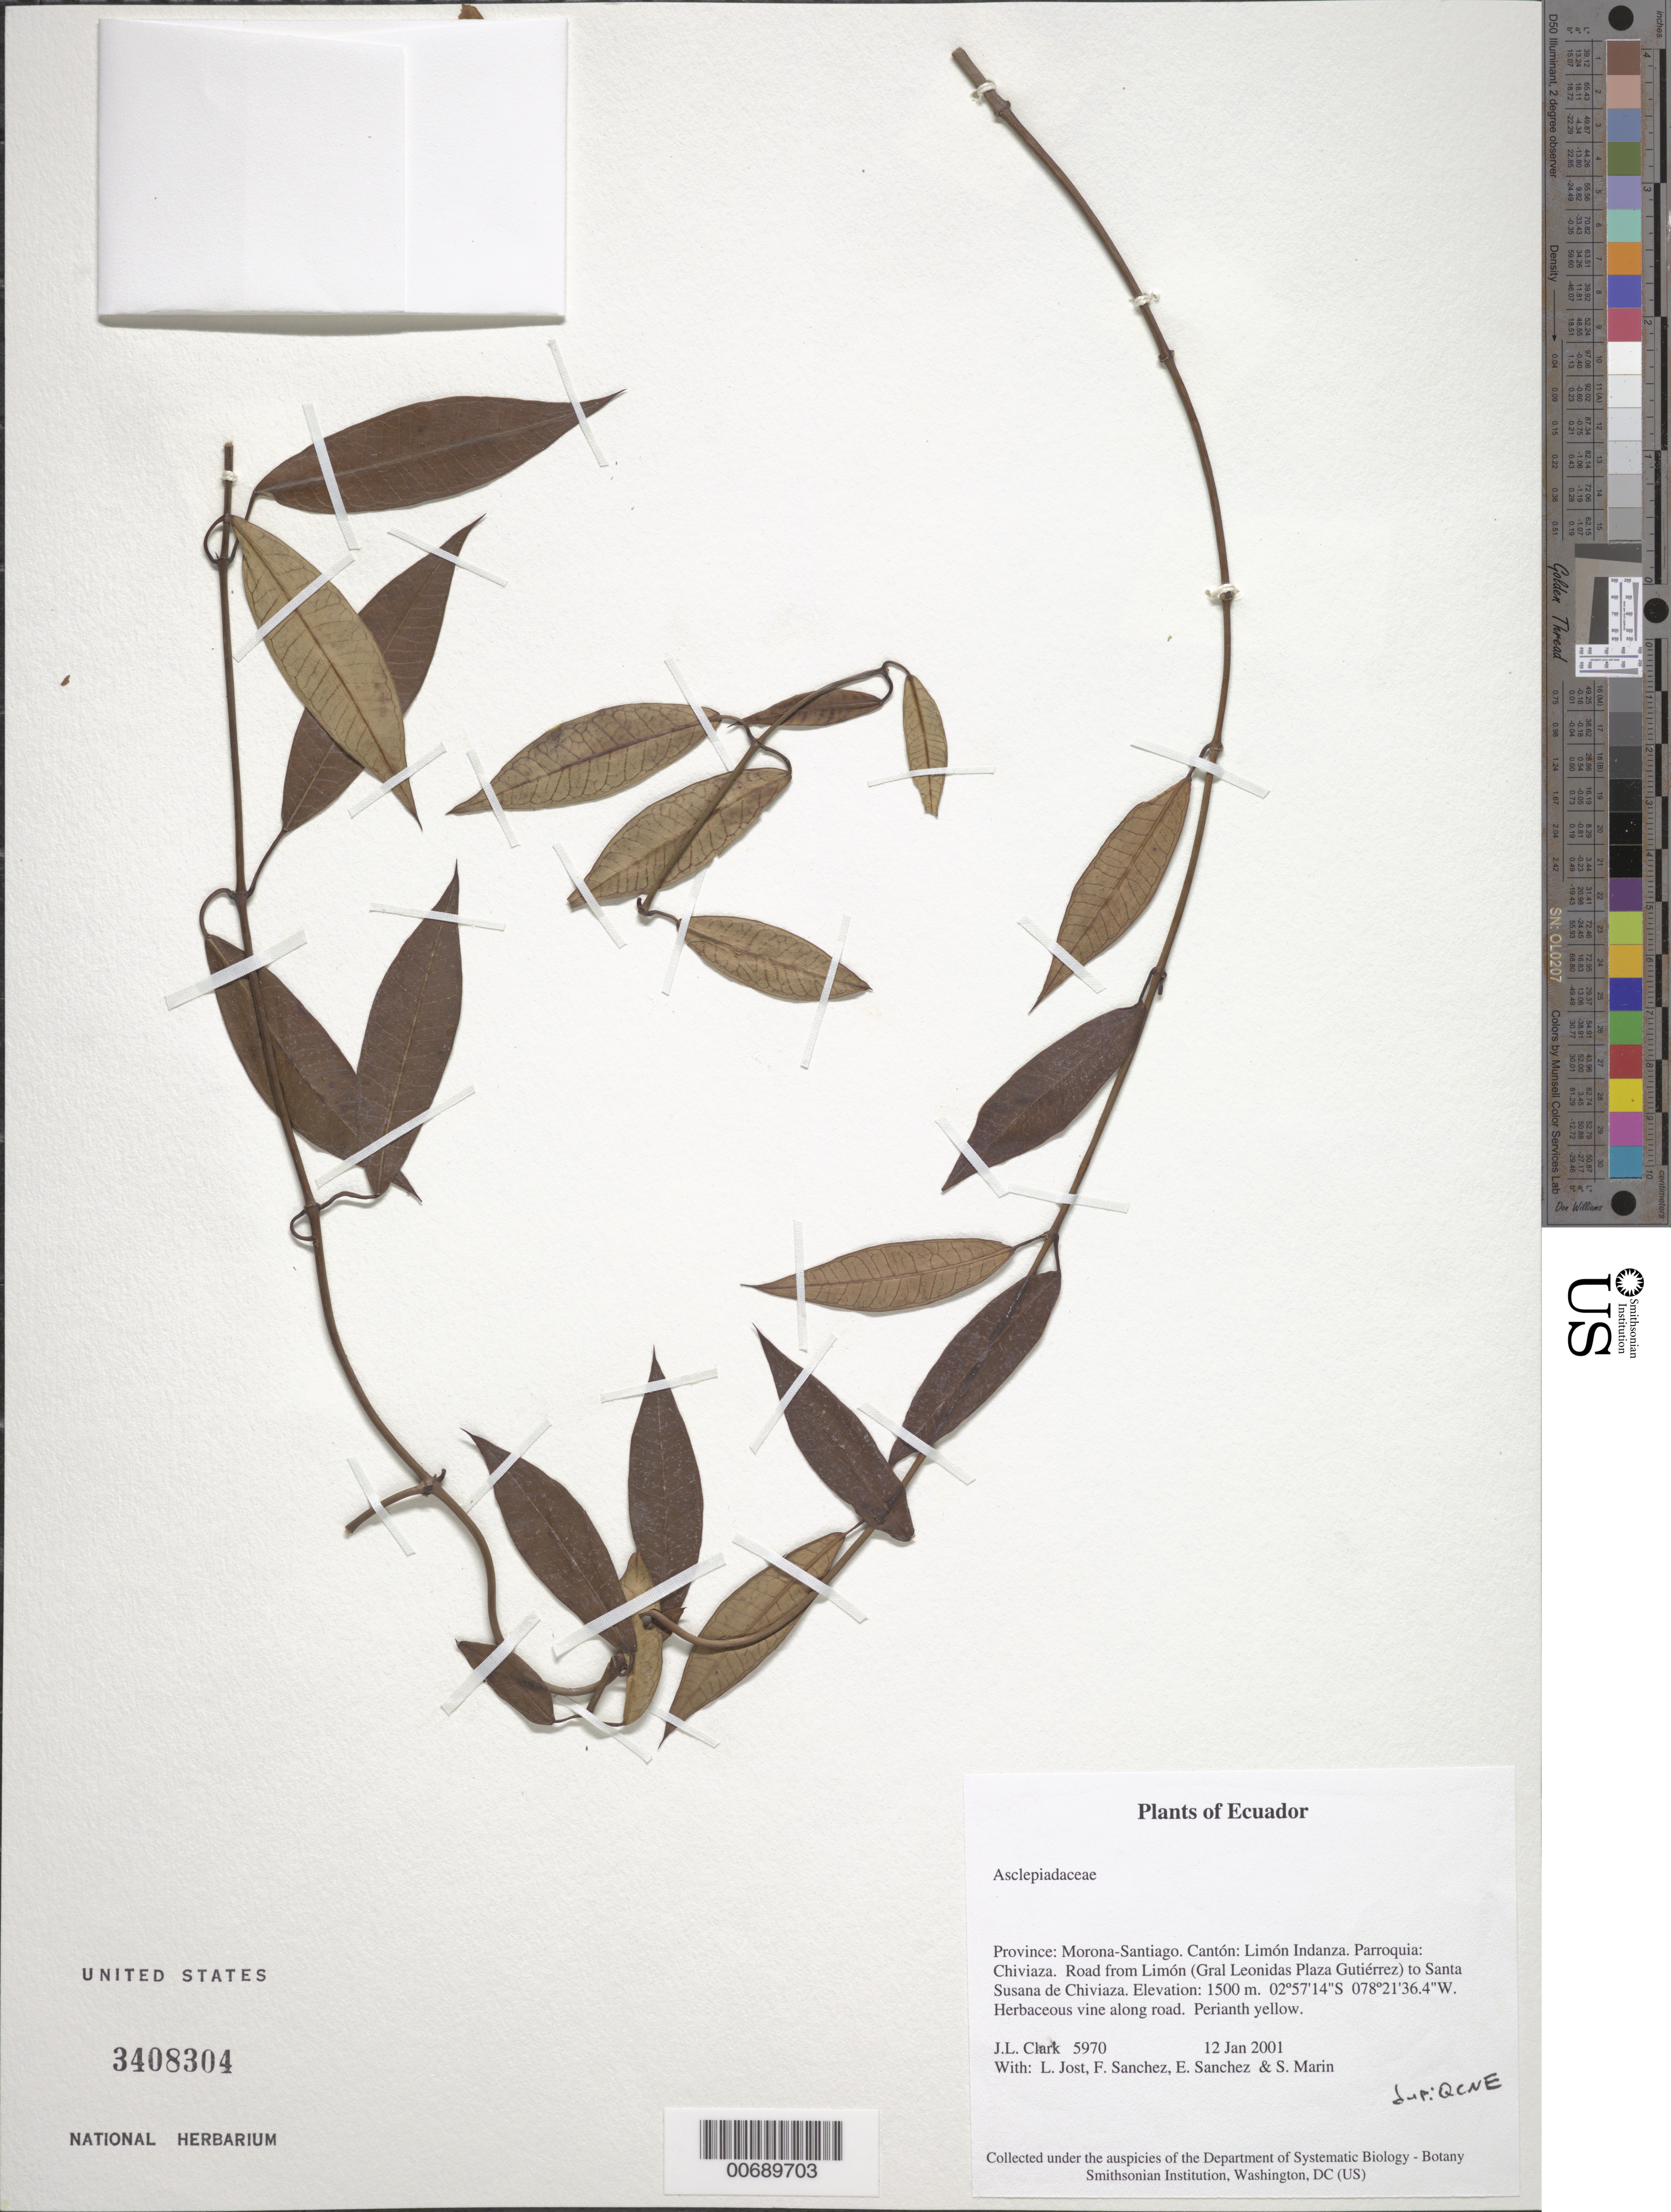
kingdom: Plantae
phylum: Tracheophyta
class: Magnoliopsida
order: Gentianales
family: Apocynaceae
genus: Matelea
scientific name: Matelea stenopetala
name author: Sandwith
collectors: J. L. Clark, L. Jost, F. Sanchez, E. Sanchez & S. Marin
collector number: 5970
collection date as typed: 12 Jan 2001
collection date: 2001-01-12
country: Ecuador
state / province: Morona-Santiago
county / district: Limón Indanza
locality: Parroquia: Chiviaza. Road from Limón (Gral Leonidas Plaza Gutiérrez) to Santa Susana de Chiviaza.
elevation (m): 1500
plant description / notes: QCNE, US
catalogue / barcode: US 3408304